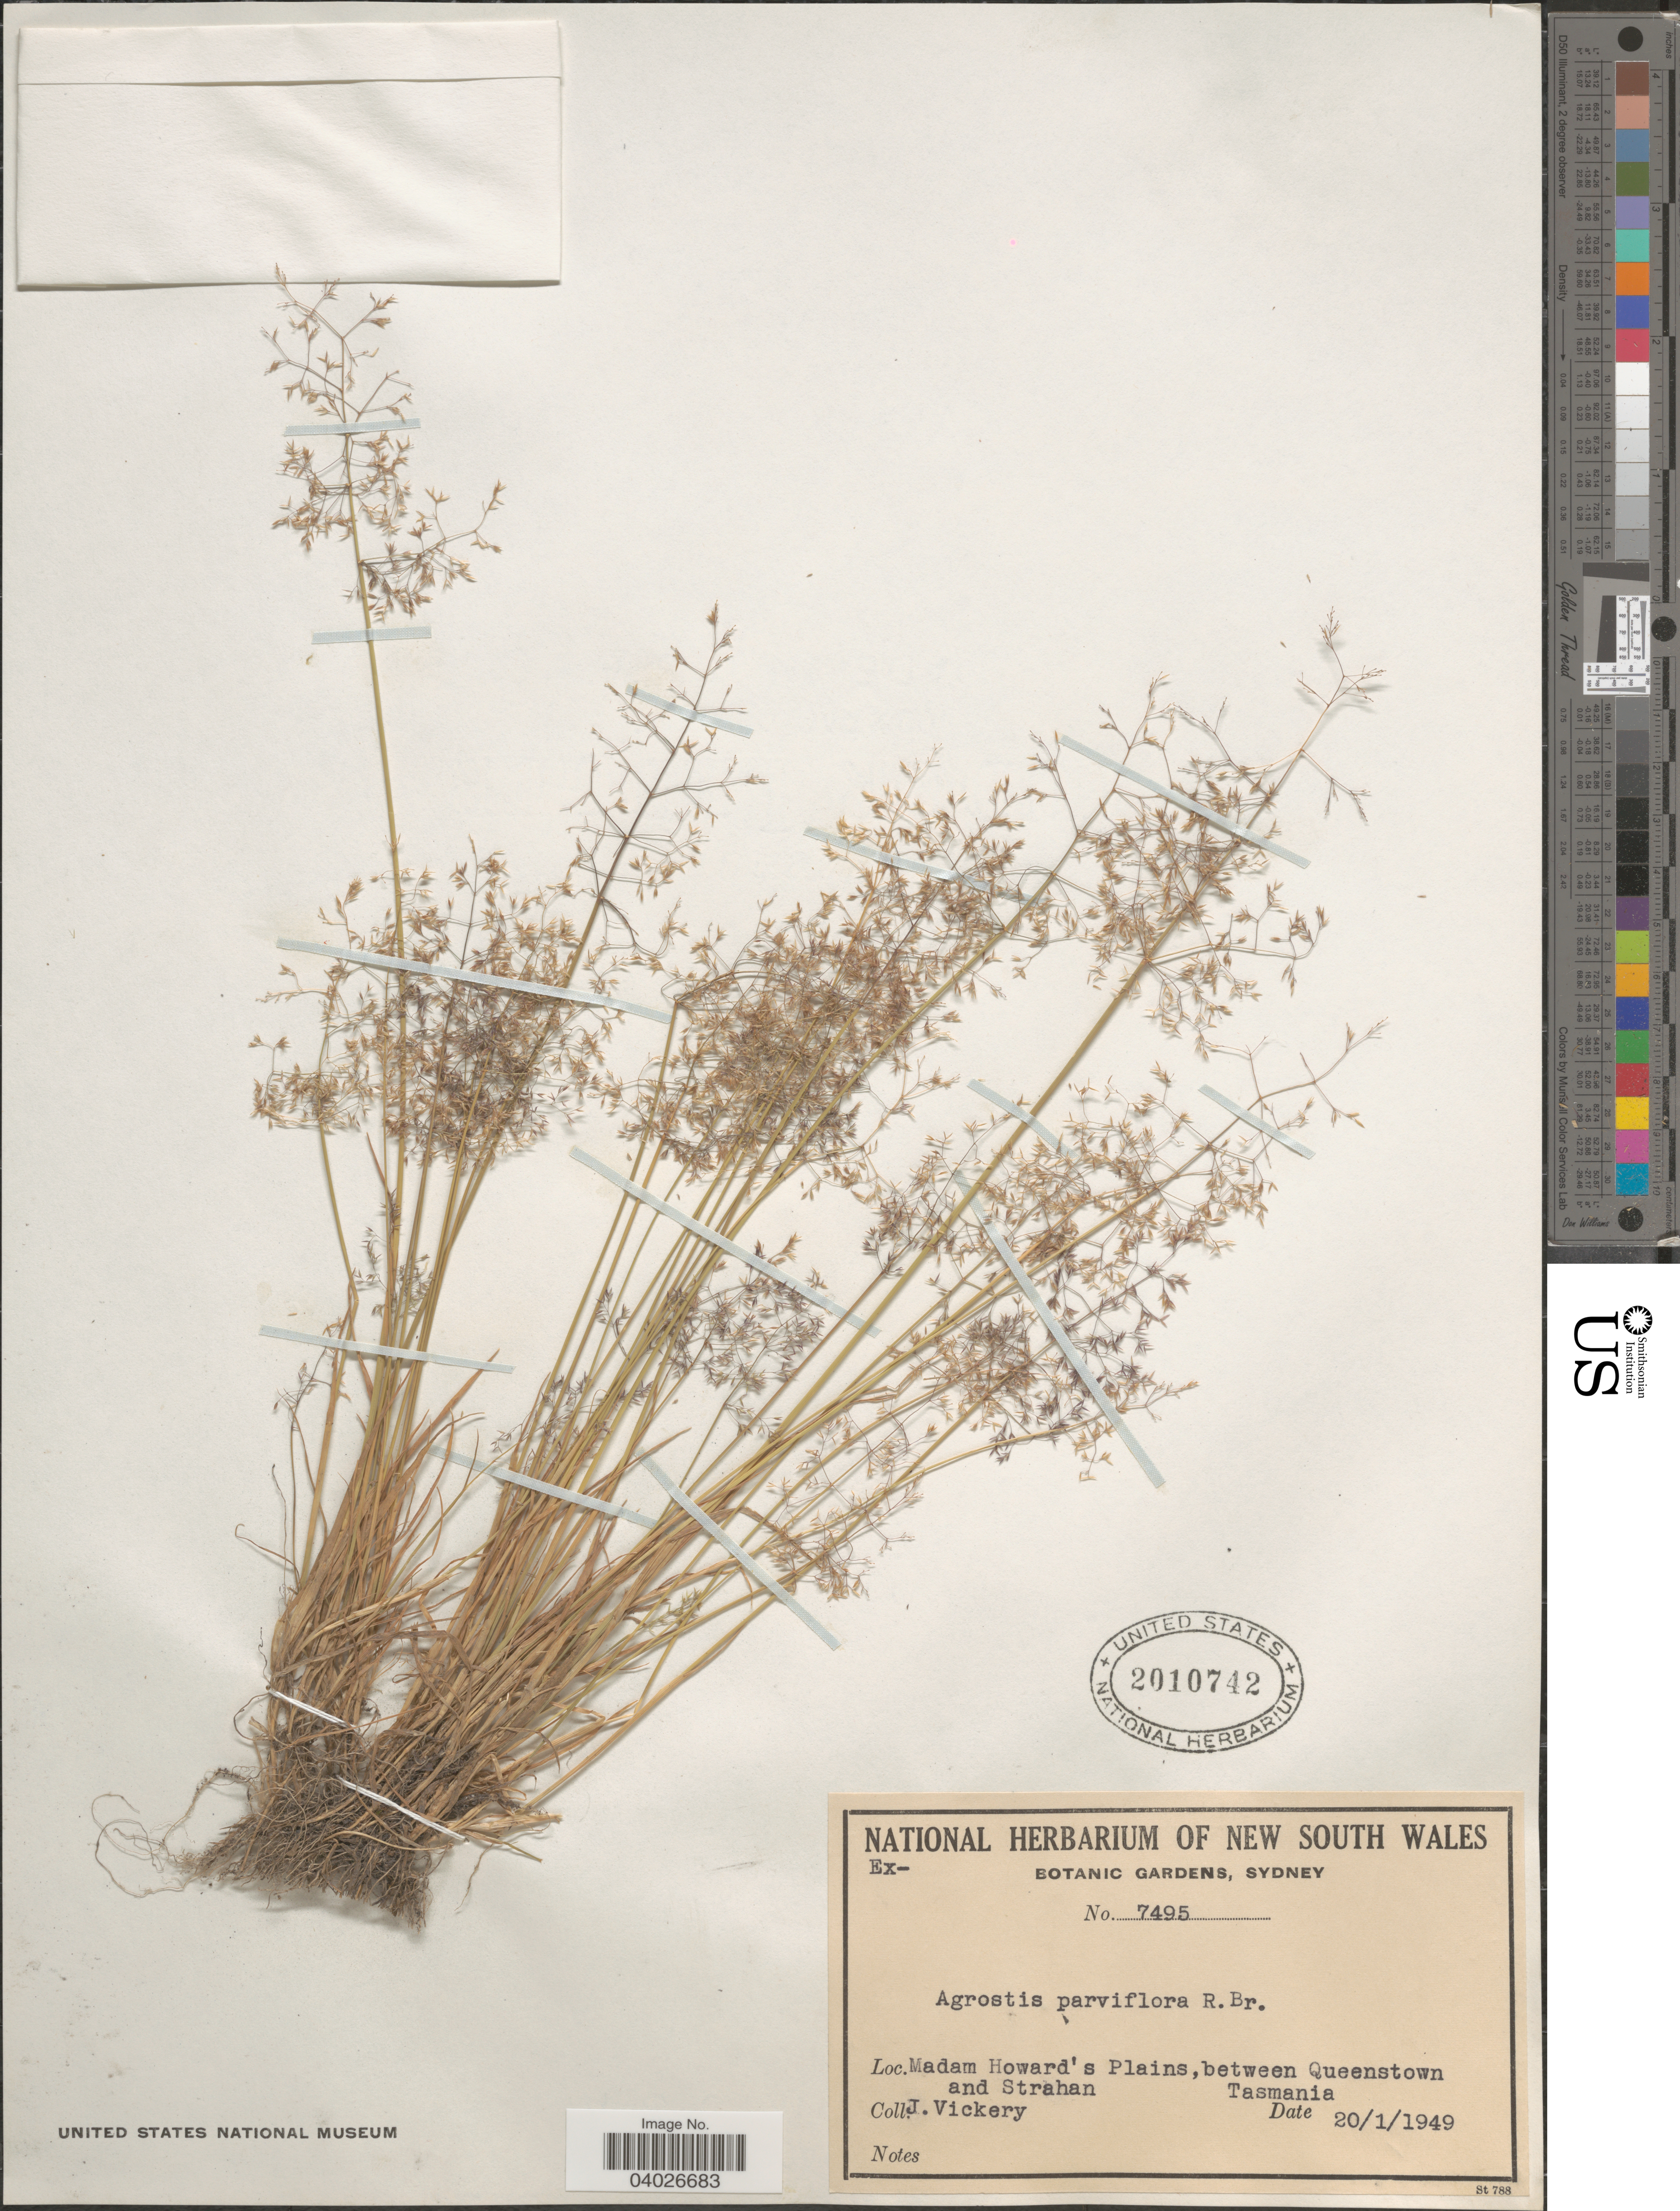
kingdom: Plantae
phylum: Tracheophyta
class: Liliopsida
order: Poales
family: Poaceae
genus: Agrostis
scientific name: Agrostis parviflora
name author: R. Br.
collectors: J. Vickery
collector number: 7495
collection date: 1949-01-20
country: Australia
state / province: Tasmania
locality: Madam Howard's Plains, between Queenstown and Strahan.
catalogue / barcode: US 2010742